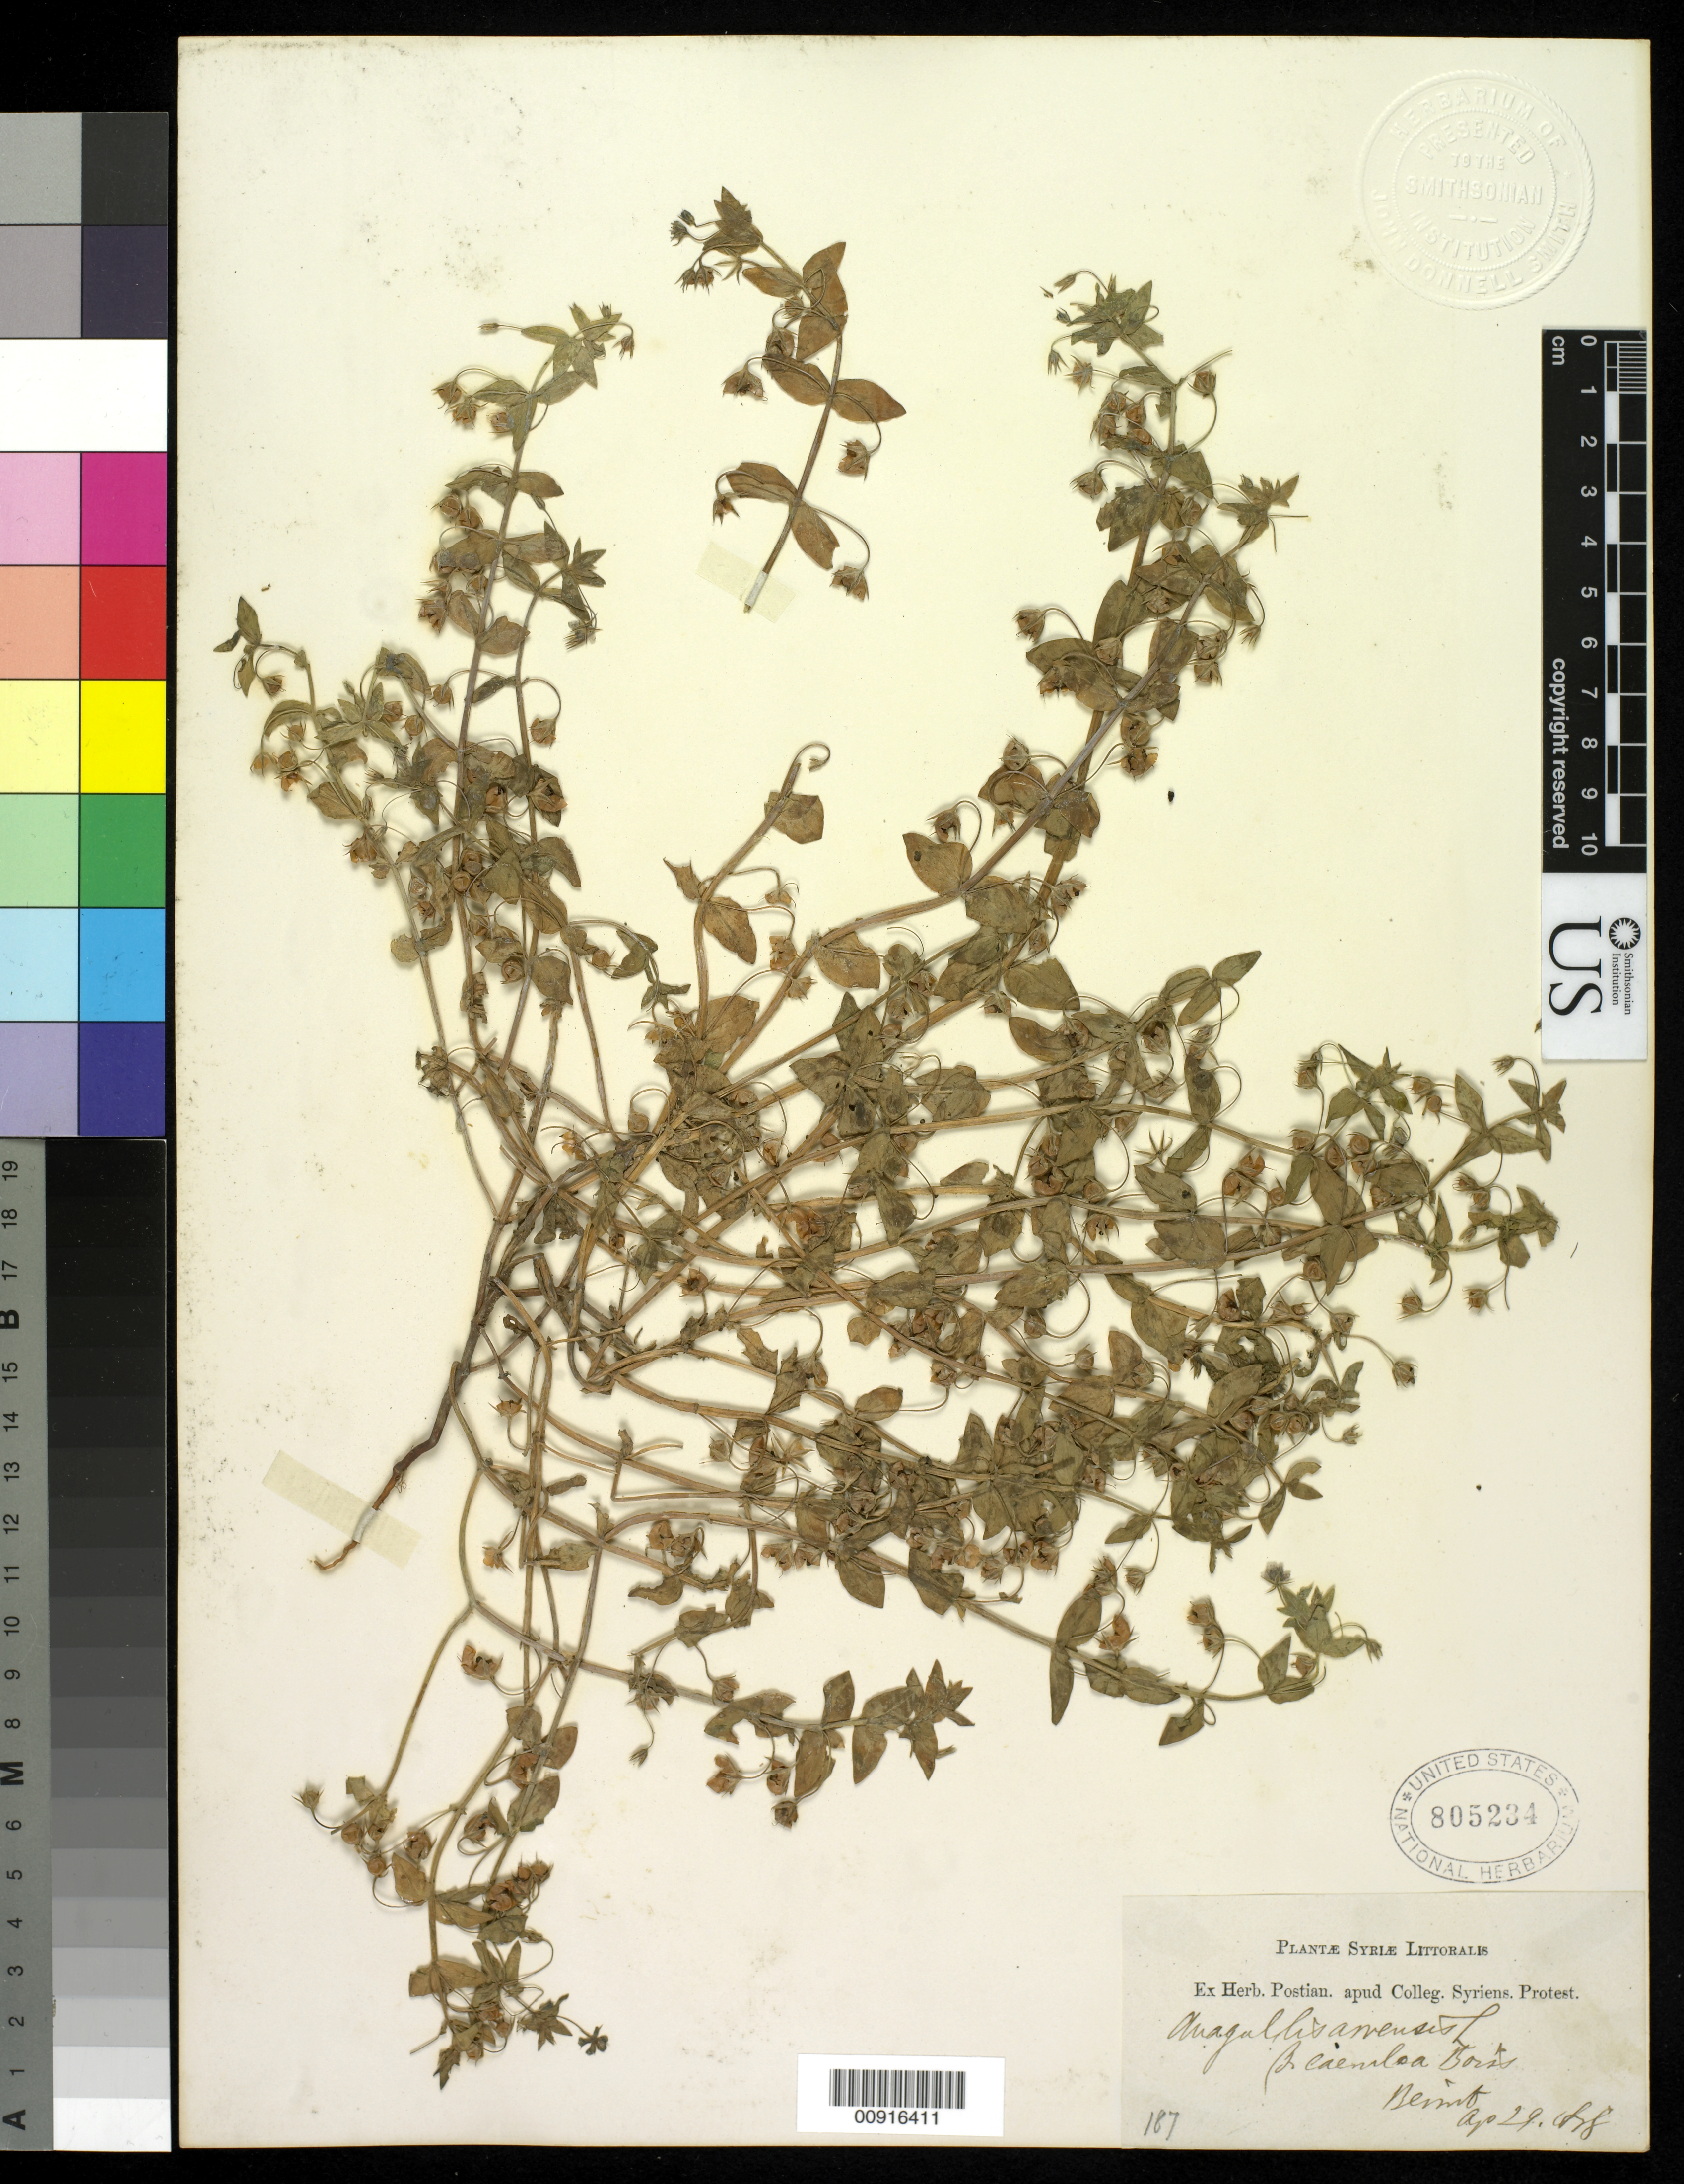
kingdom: Plantae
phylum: Tracheophyta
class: Magnoliopsida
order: Ericales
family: Primulaceae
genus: Anagallis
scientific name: Anagallis arvensis var. caerulea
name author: Gouan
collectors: ex herb. Postian. apud Colleg. Syriens. Protest. USE "Fannie P. A. Shepard" (10308853) AS PRIMARY COLLECTOR INSTEAD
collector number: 187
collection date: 1878-04-29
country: Lebanon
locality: Beirut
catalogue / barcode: US 805234